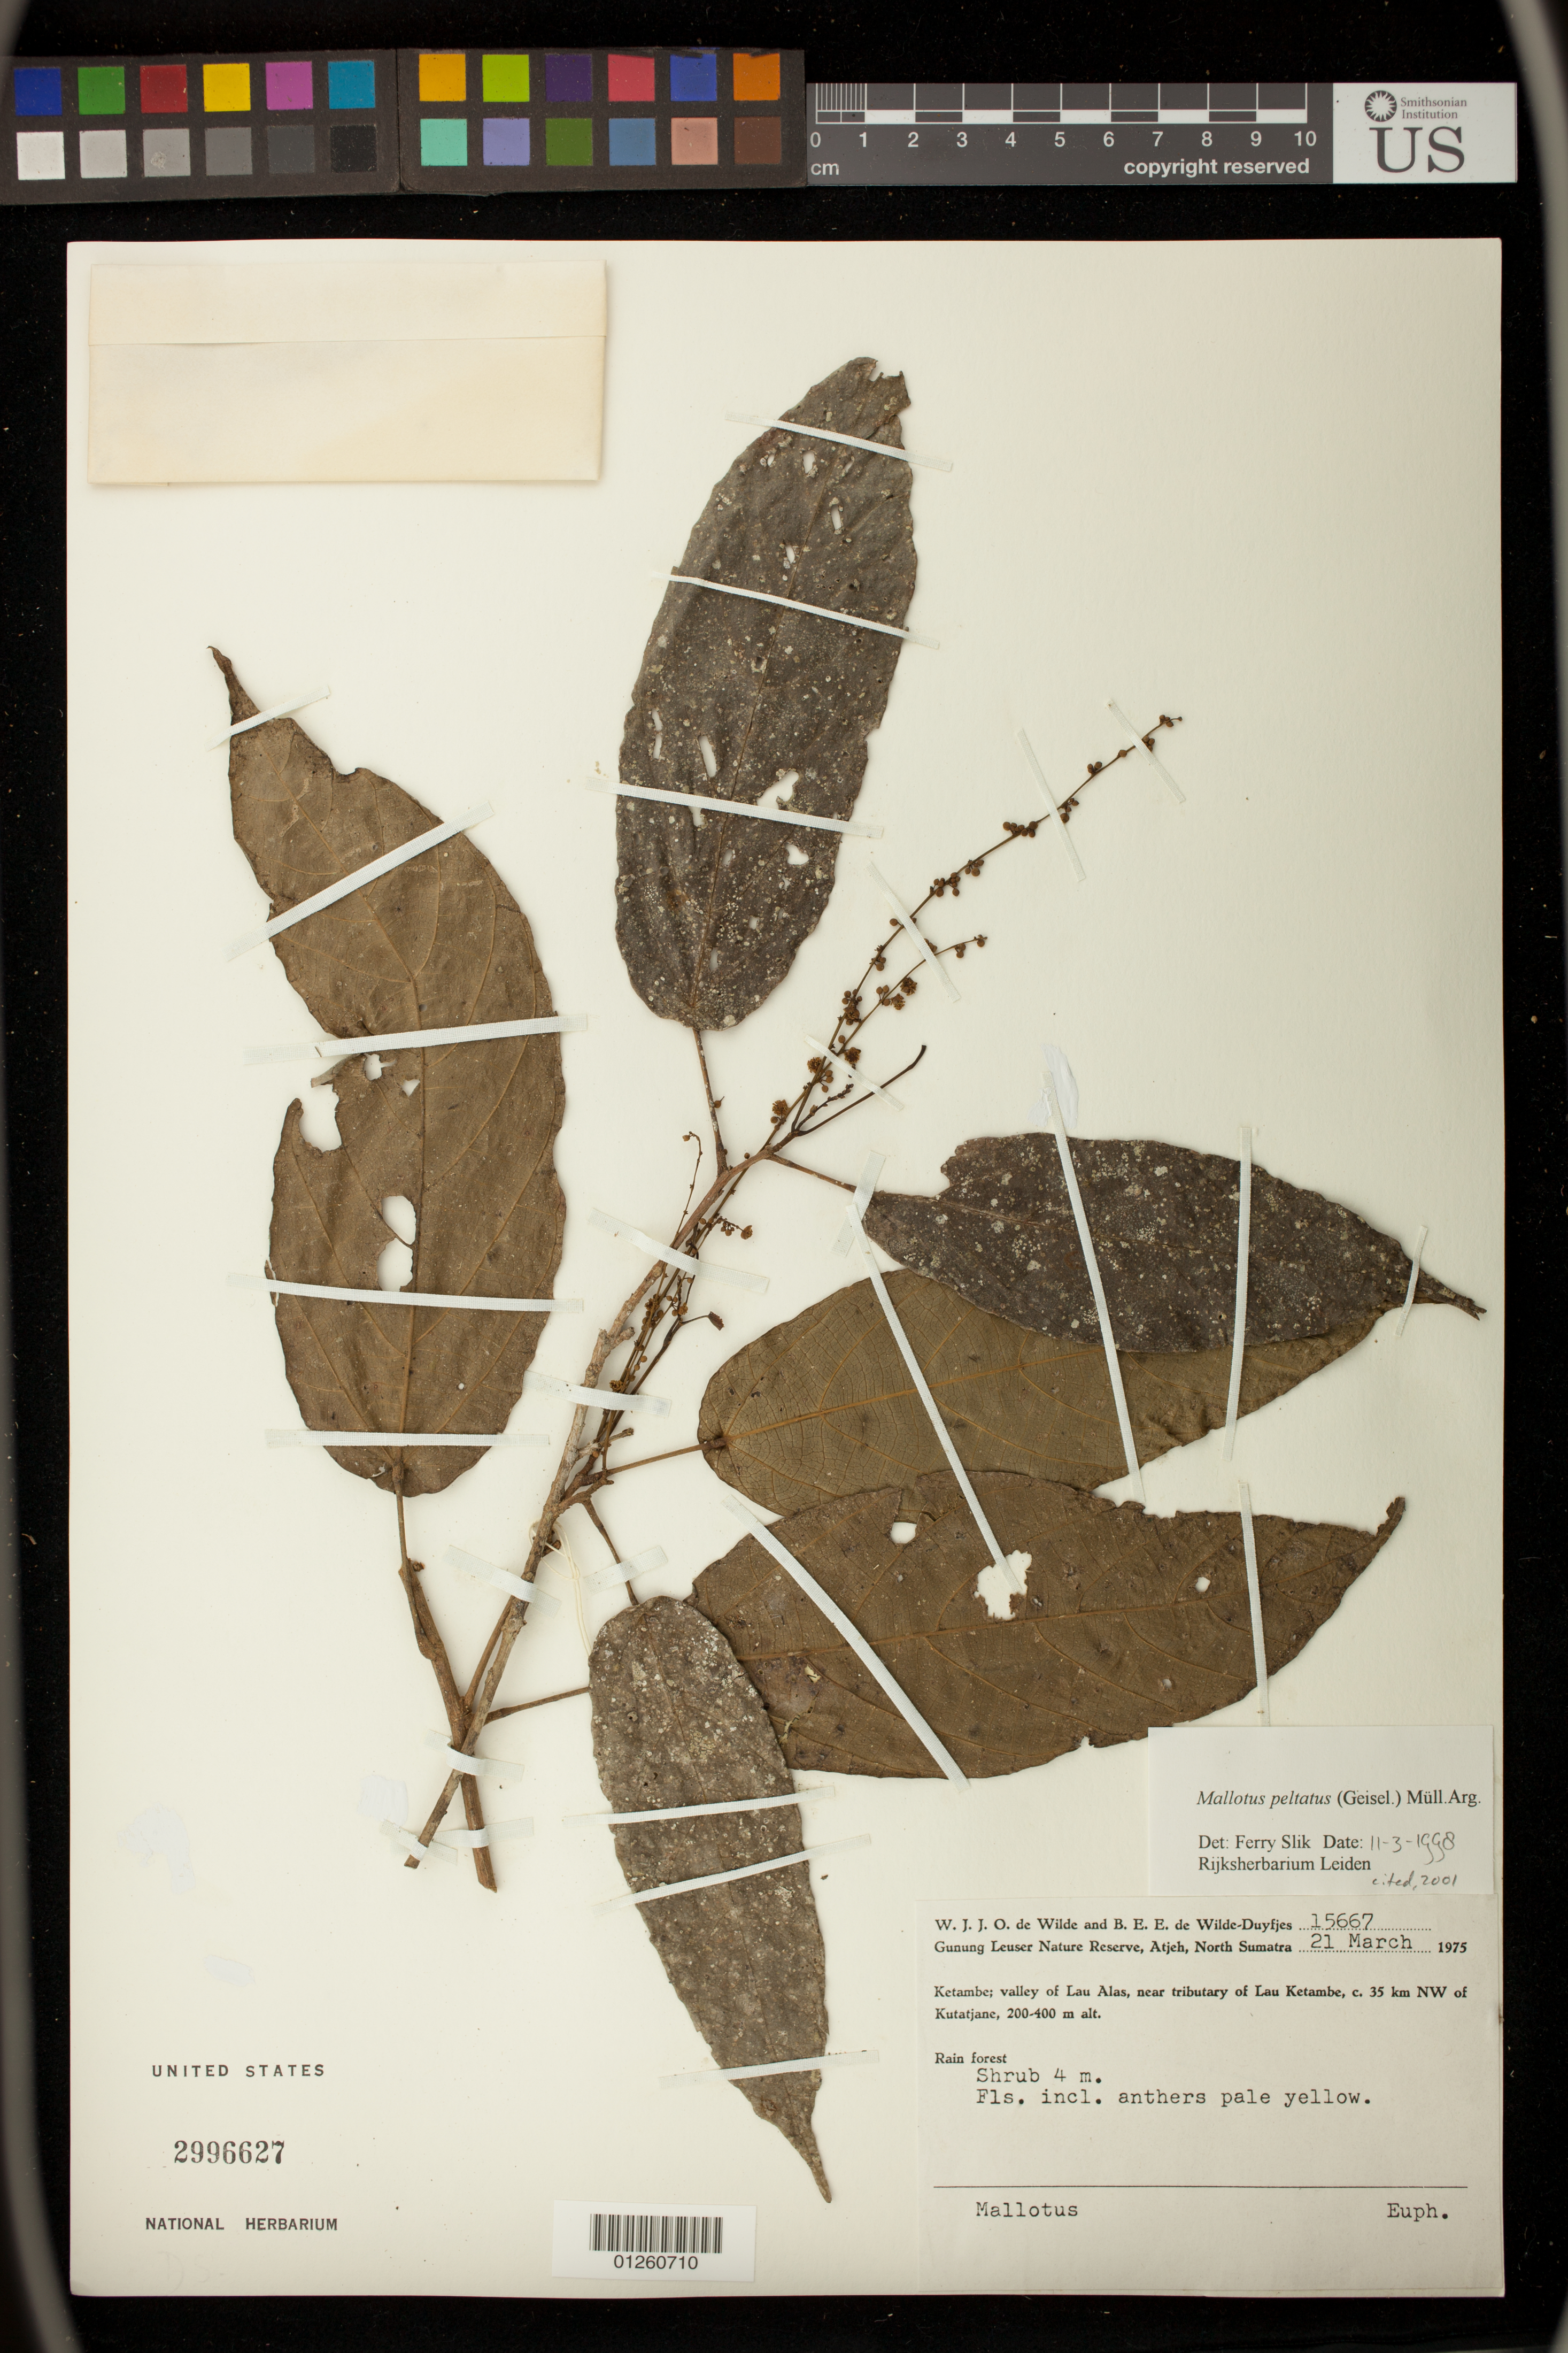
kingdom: Plantae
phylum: Tracheophyta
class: Magnoliopsida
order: Malpighiales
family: Euphorbiaceae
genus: Mallotus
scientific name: Mallotus peltatus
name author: (Geiseler) Müll. Arg.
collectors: B. E. de Wilde-Duyfjes & W. J. de Wilde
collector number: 15667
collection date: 1975-03-21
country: Indonesia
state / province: Sumatra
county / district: Aceh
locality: Banda Atjeh, Gunung Leuser Nature Reserve, North Sumatra Ketambe; valley of Lau Alas, near tributary of Lau Ketambe, c. 35 km NW of Kutatjane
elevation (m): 200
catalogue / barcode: US 2996627